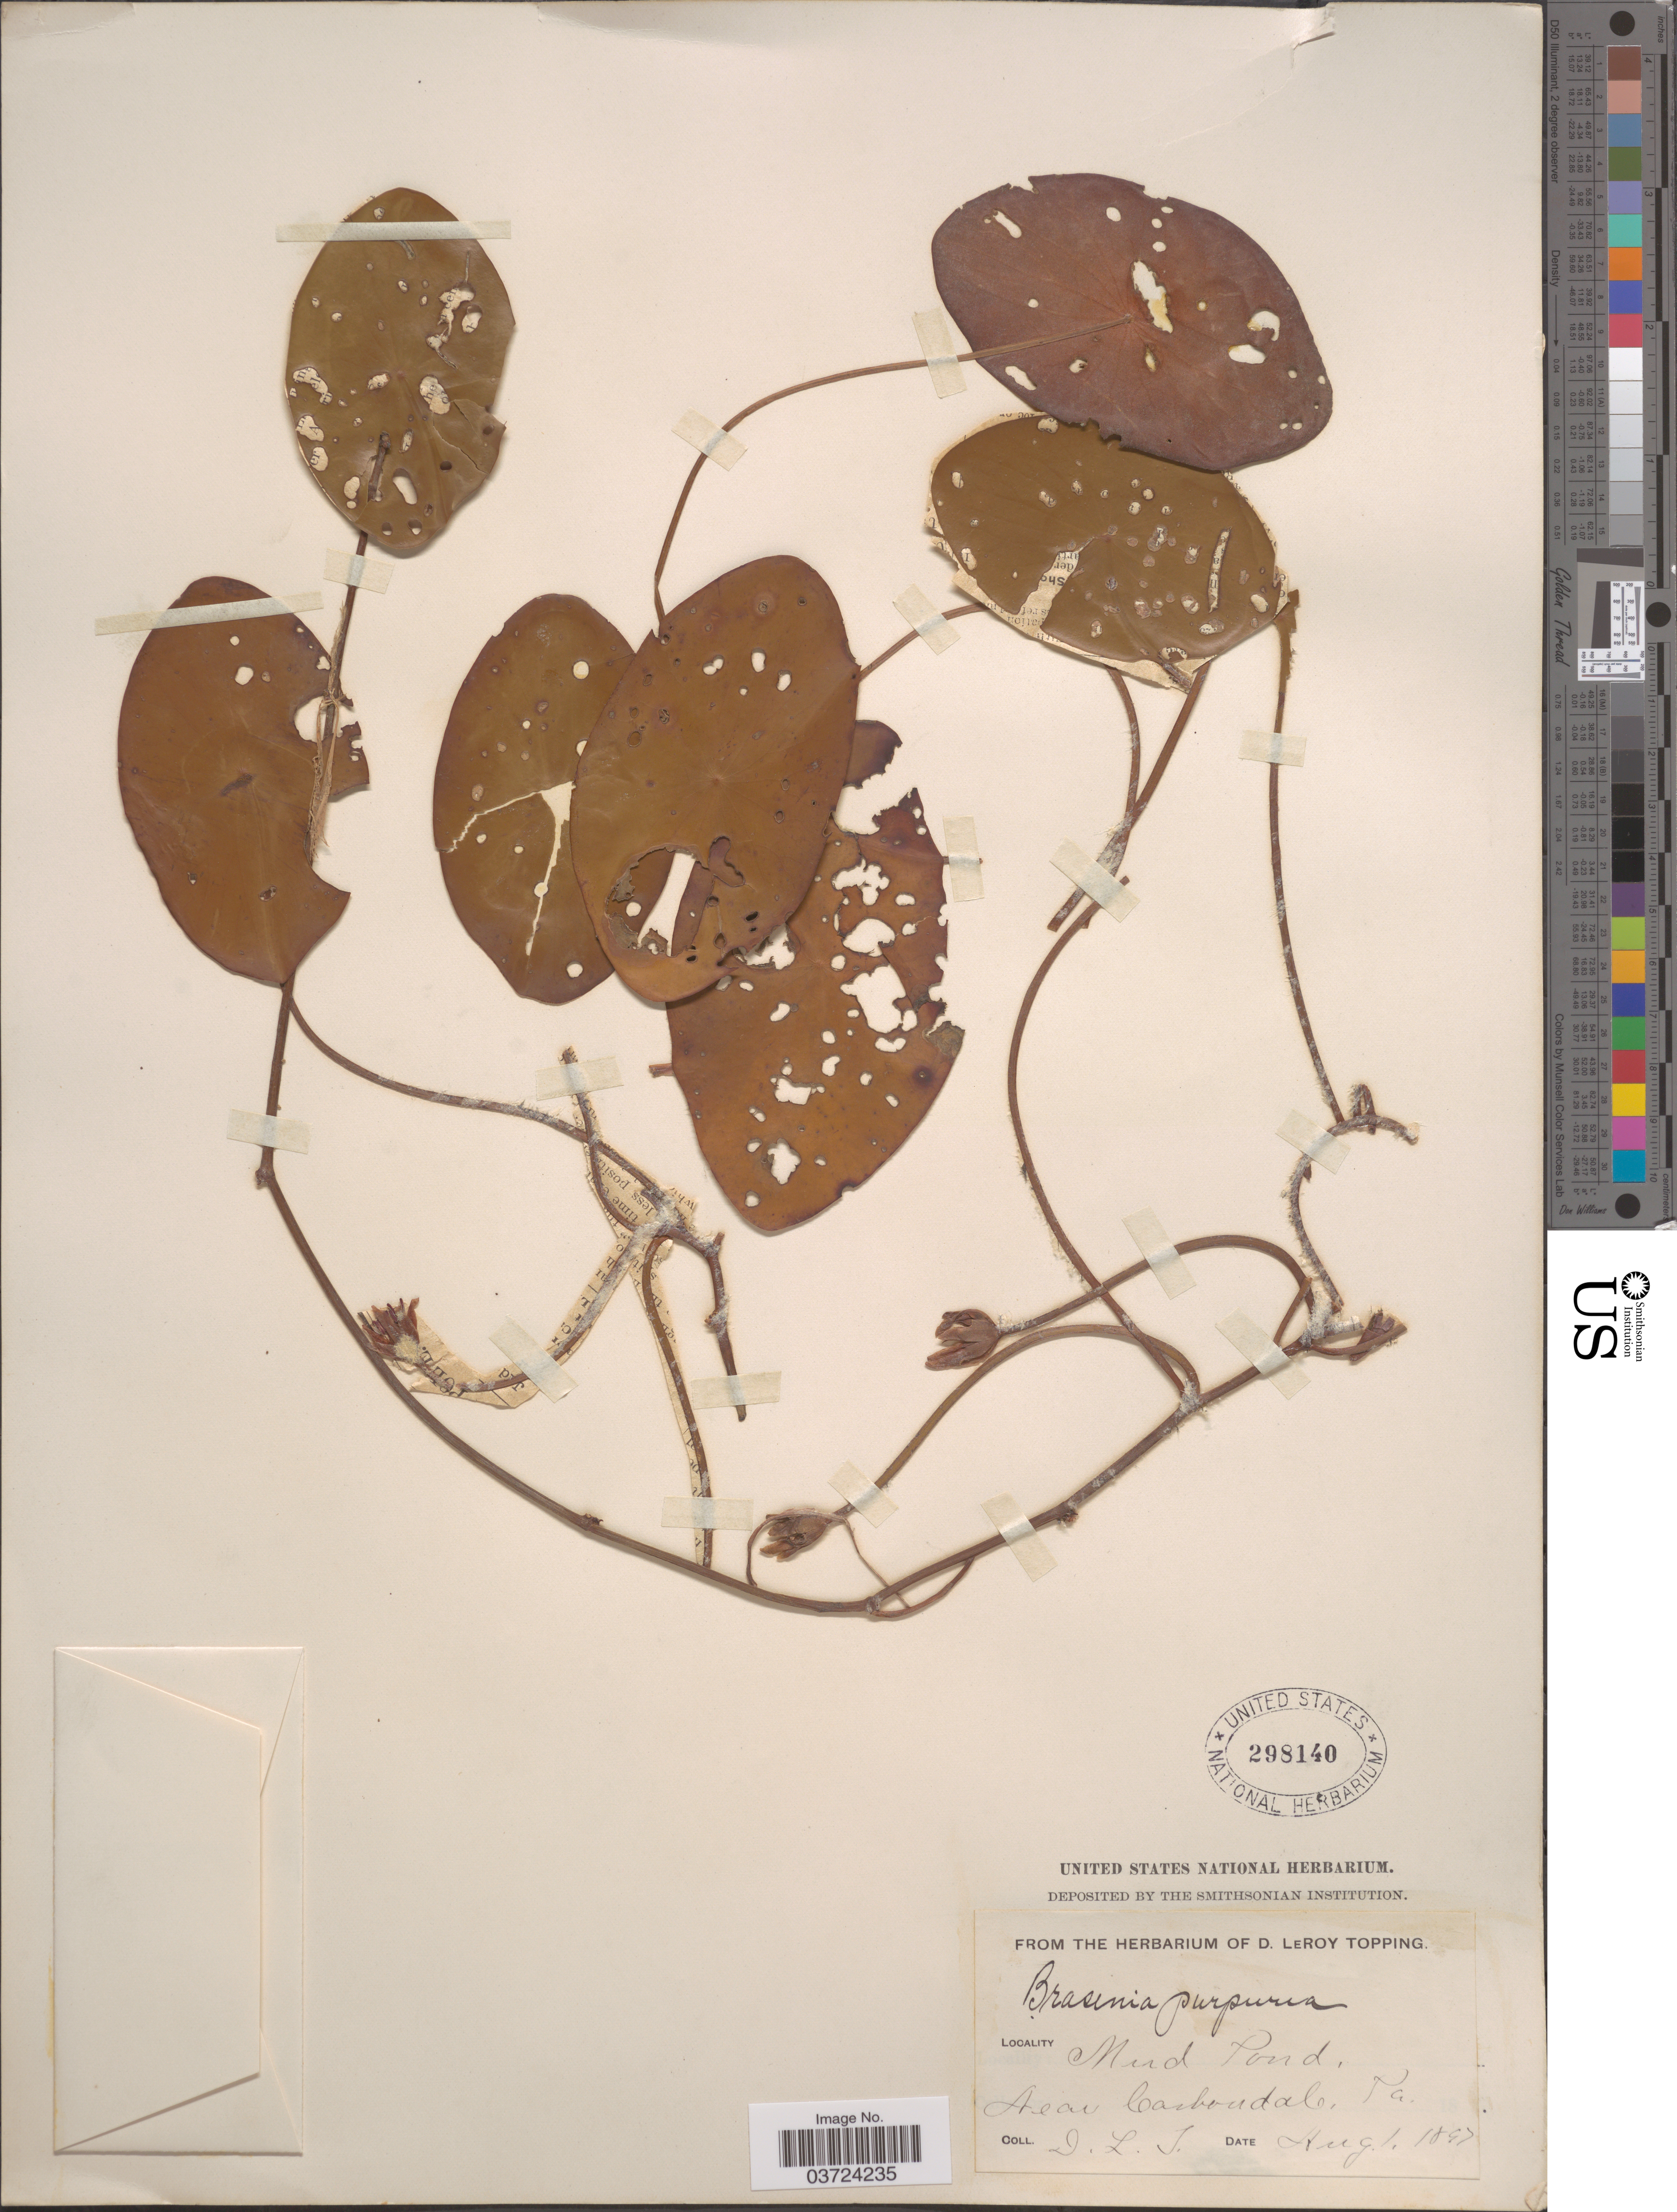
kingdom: Plantae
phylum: Tracheophyta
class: Magnoliopsida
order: Nymphaeales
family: Cabombaceae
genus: Brasenia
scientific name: Brasenia schreberi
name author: J.F. Gmel.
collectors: D. L. Topping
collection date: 1897-08-01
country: United States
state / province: Pennsylvania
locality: Mud Pond, near Carbondale.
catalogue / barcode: US 298140